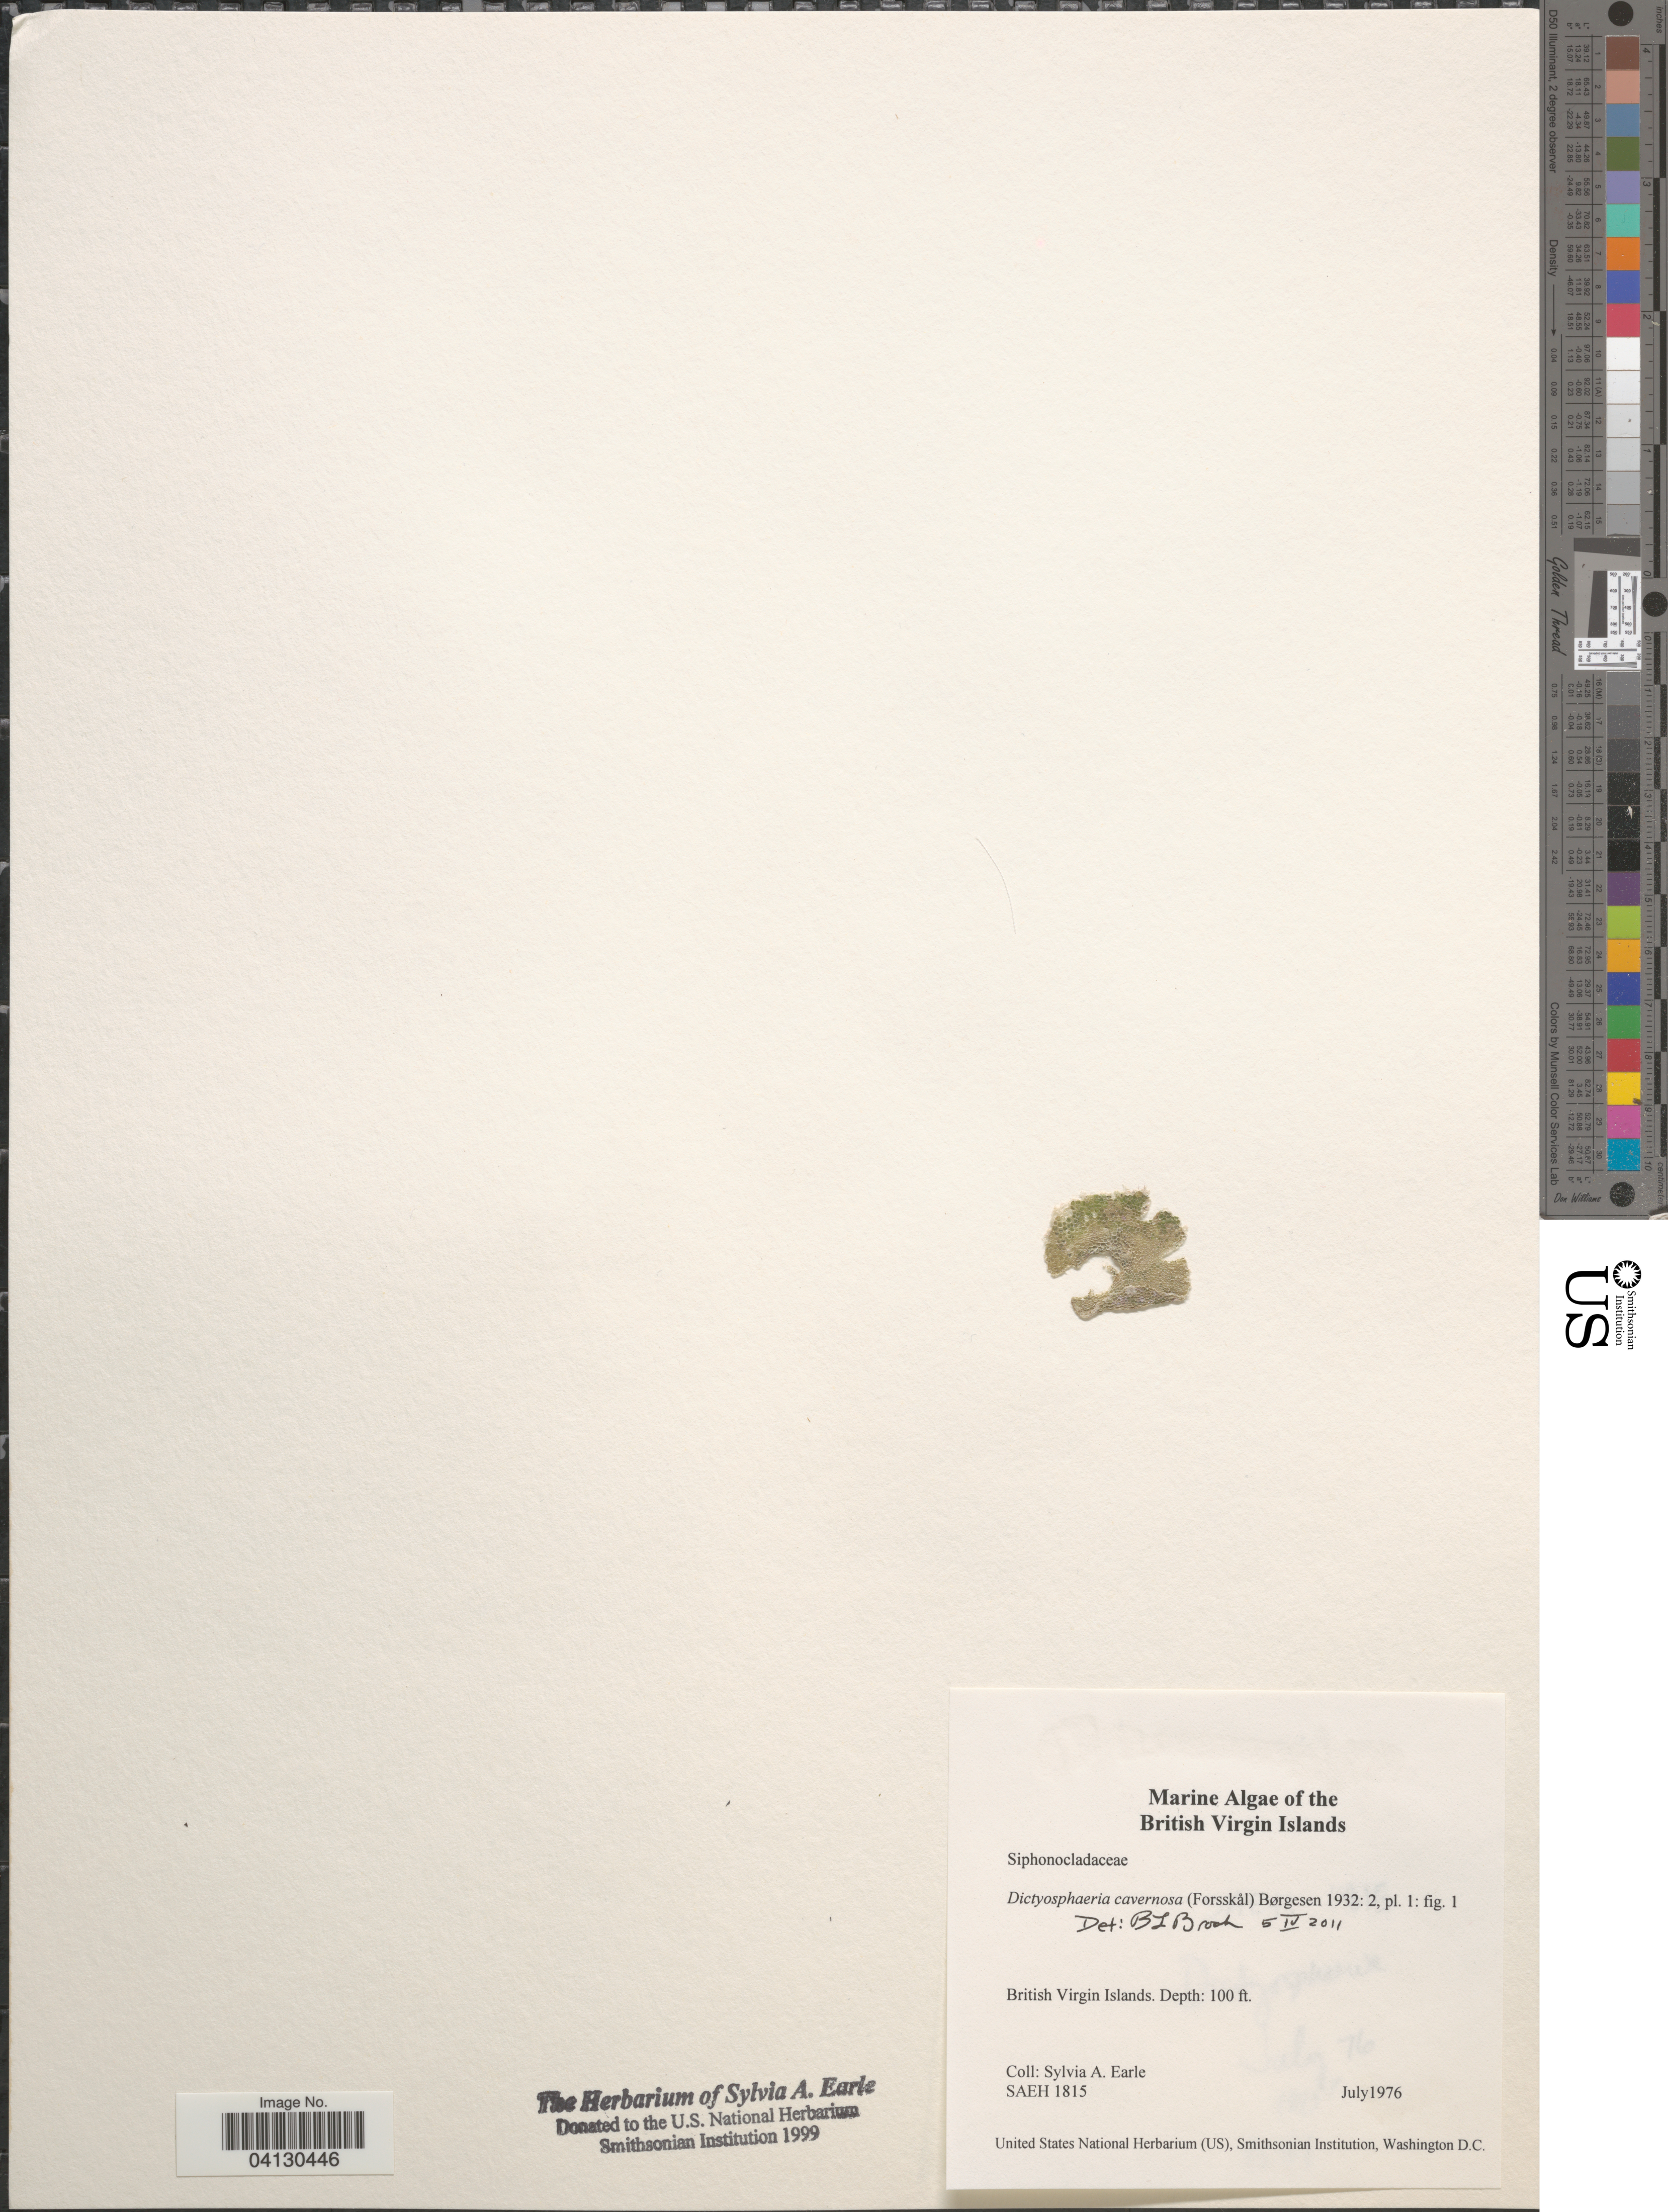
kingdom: Plantae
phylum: Chlorophyta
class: Ulvophyceae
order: Siphonocladales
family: Siphonocladaceae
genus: Dictyosphaeria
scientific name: Dictyosphaeria cavernosa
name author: (Forssk.) Børgesen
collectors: S. A. Earle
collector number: SAEH1815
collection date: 1976-07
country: British Virgin Islands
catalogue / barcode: US 329031